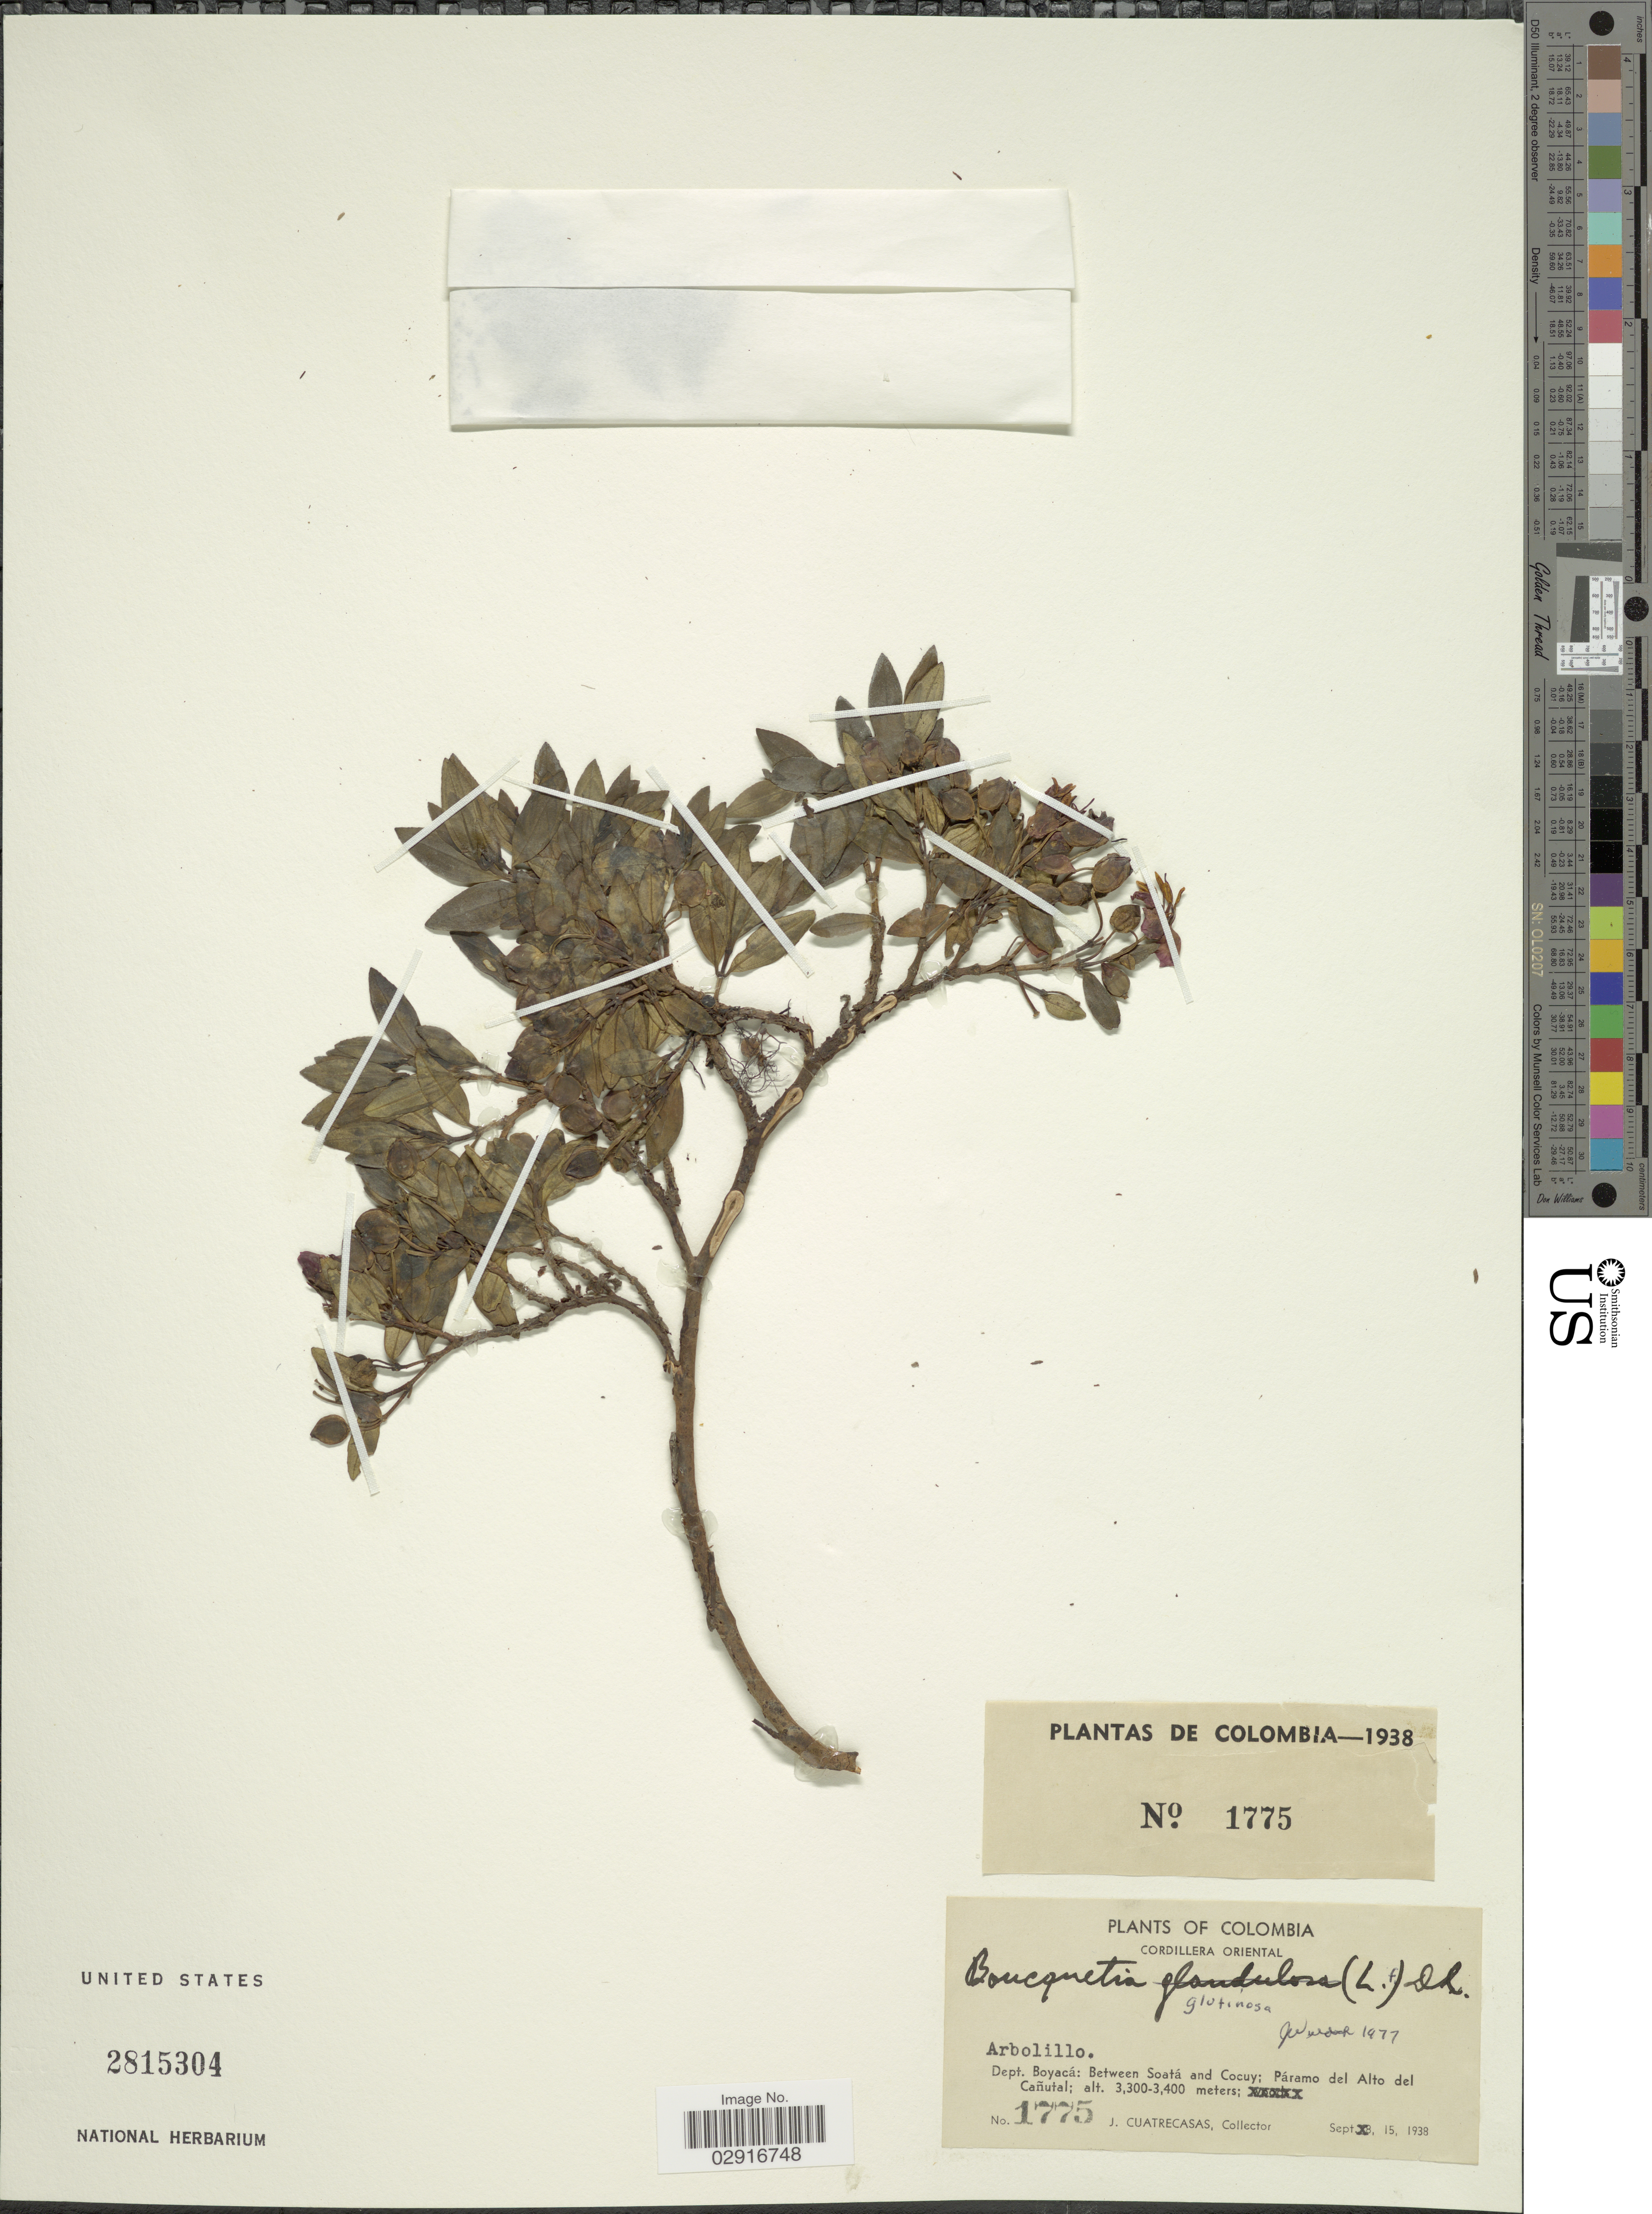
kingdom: Plantae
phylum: Tracheophyta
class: Magnoliopsida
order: Myrtales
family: Melastomataceae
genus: Bucquetia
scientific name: Bucquetia glutinosa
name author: DC.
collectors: J. Cuatrecasas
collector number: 1775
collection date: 1938-09-15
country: Colombia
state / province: Boyacá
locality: Cordillera Oriental. Dept. Boyacá: Between Soatá and Cocuy; Páramo del Alto del Cañutal.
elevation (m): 3300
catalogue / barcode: US 2815304